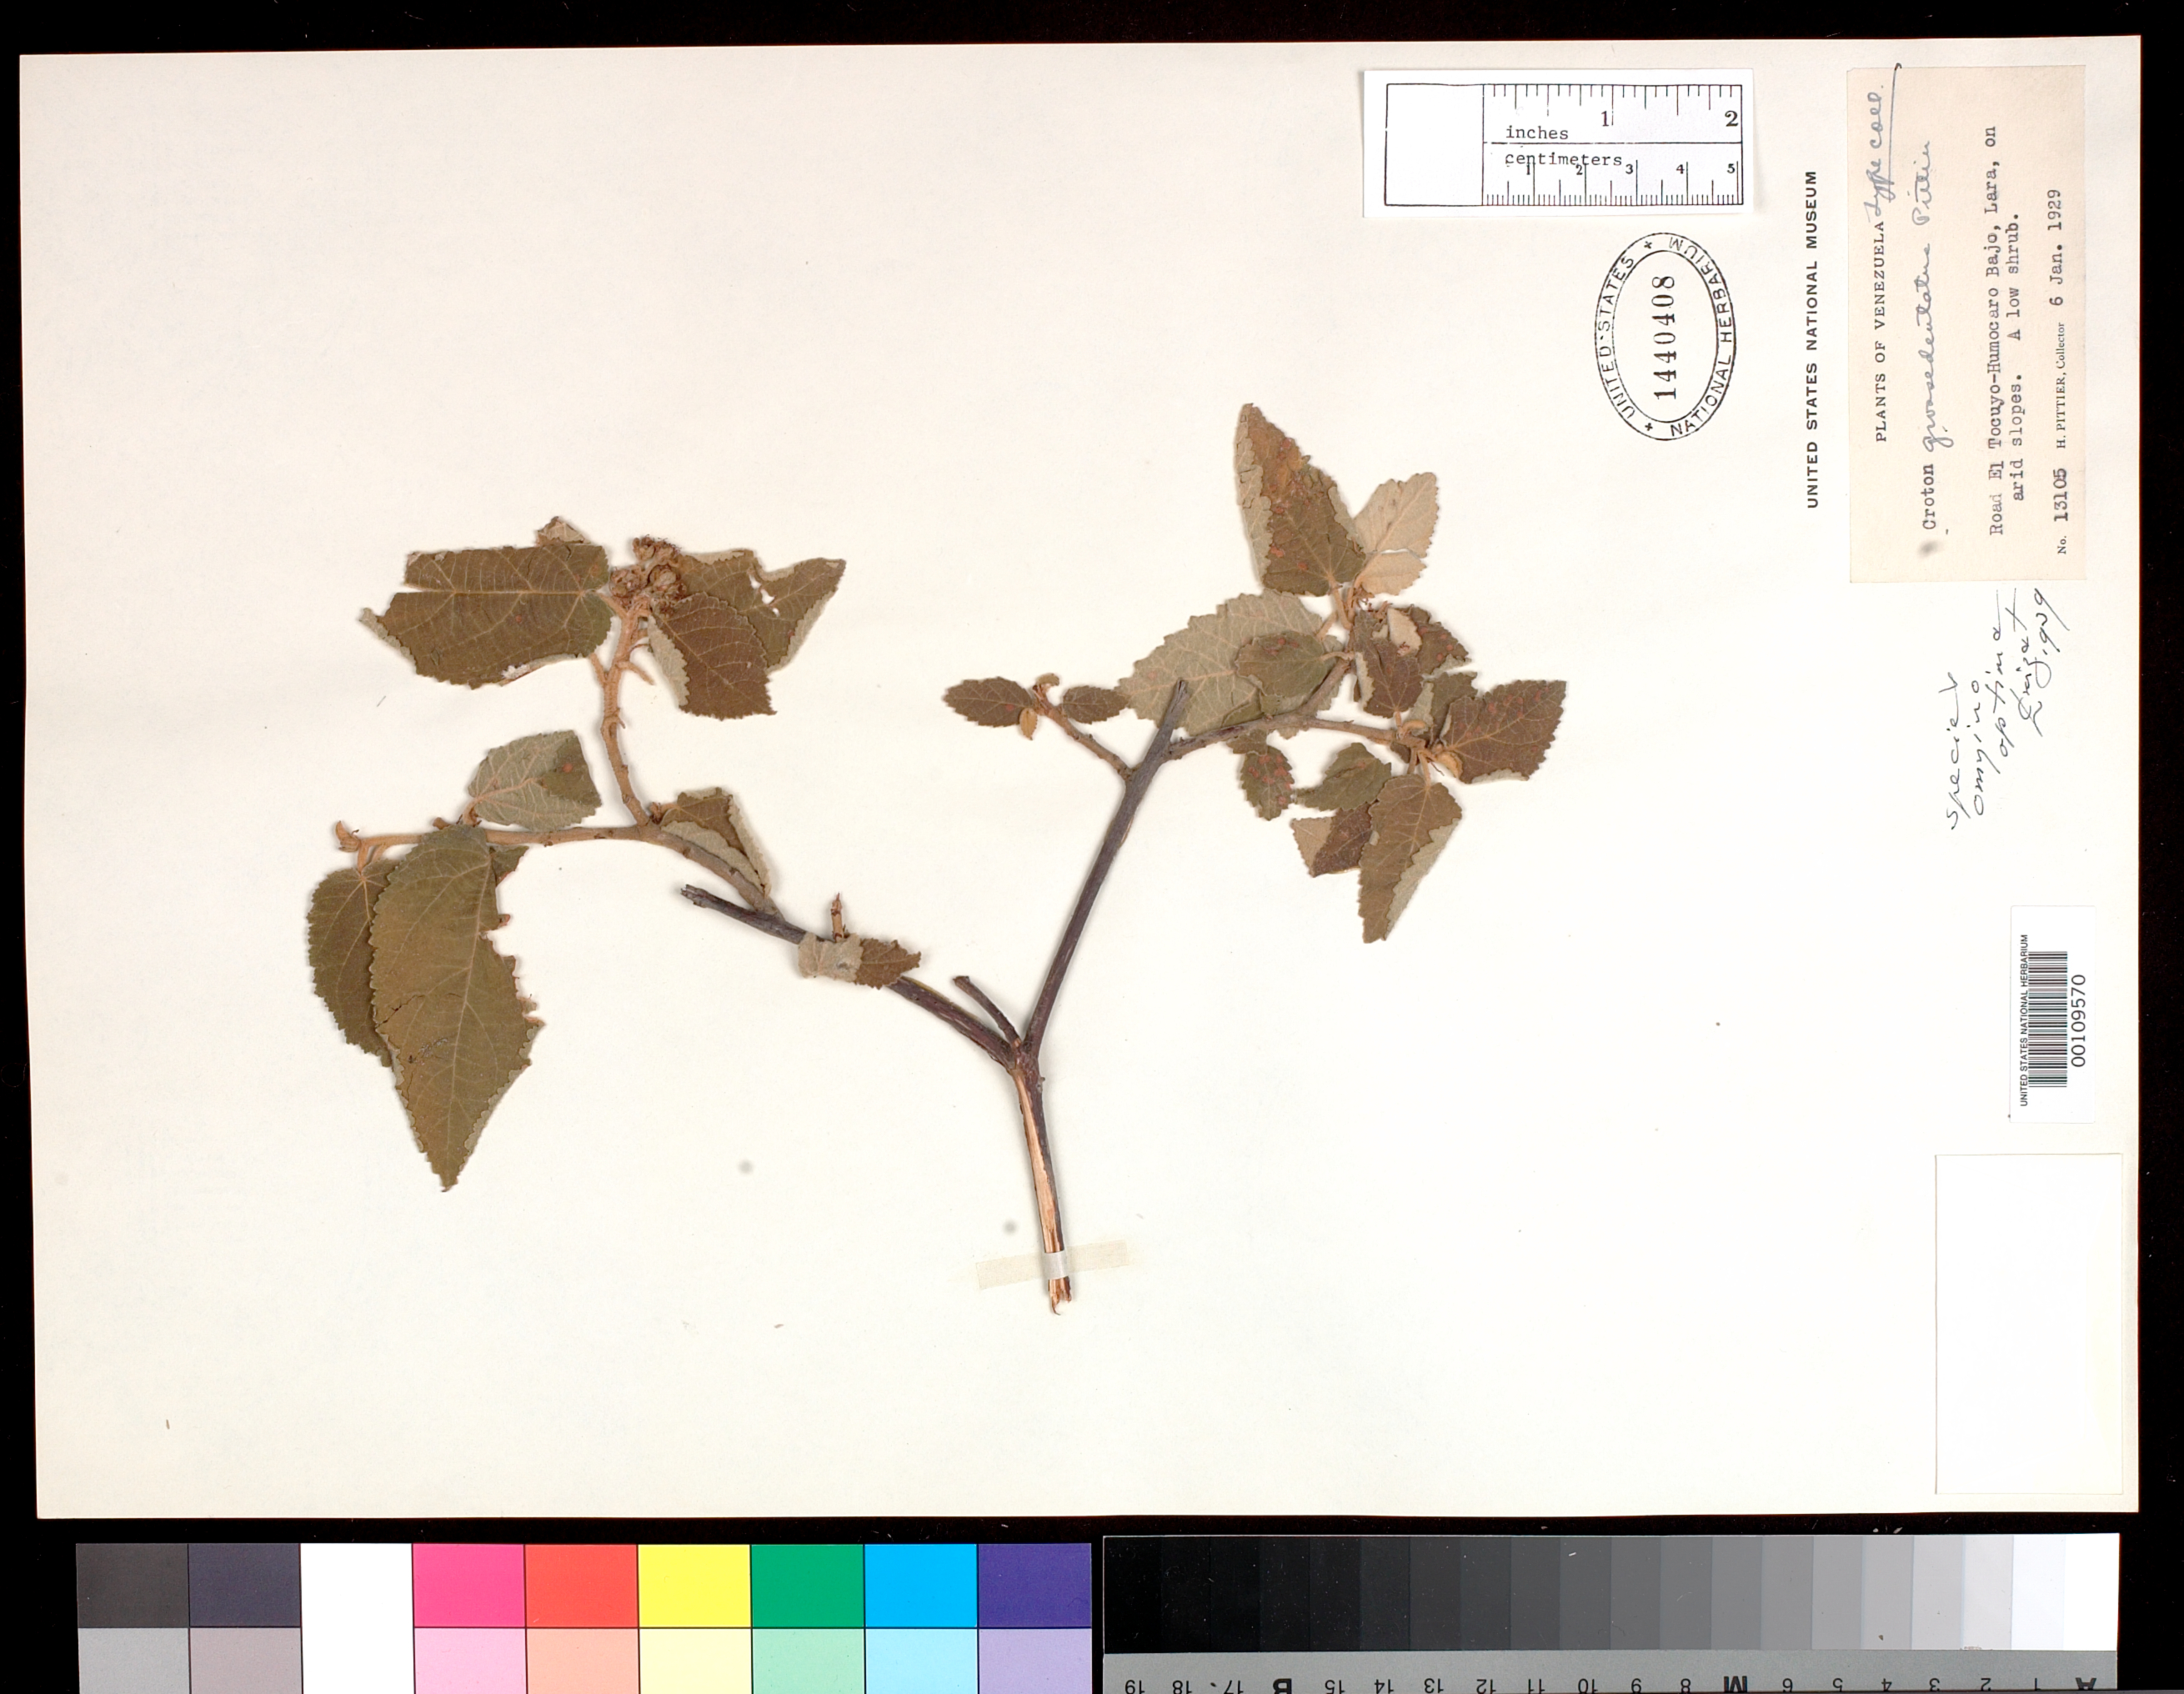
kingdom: Plantae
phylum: Tracheophyta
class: Magnoliopsida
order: Malpighiales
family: Euphorbiaceae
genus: Croton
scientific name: Croton grossedentatus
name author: Pittier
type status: Type Collection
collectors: H. F. Pittier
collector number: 13105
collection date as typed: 06 Jan 1929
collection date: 1929-01-06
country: Venezuela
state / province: Lara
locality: El Tocuyo-Humocaro bajo.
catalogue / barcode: US 1440408